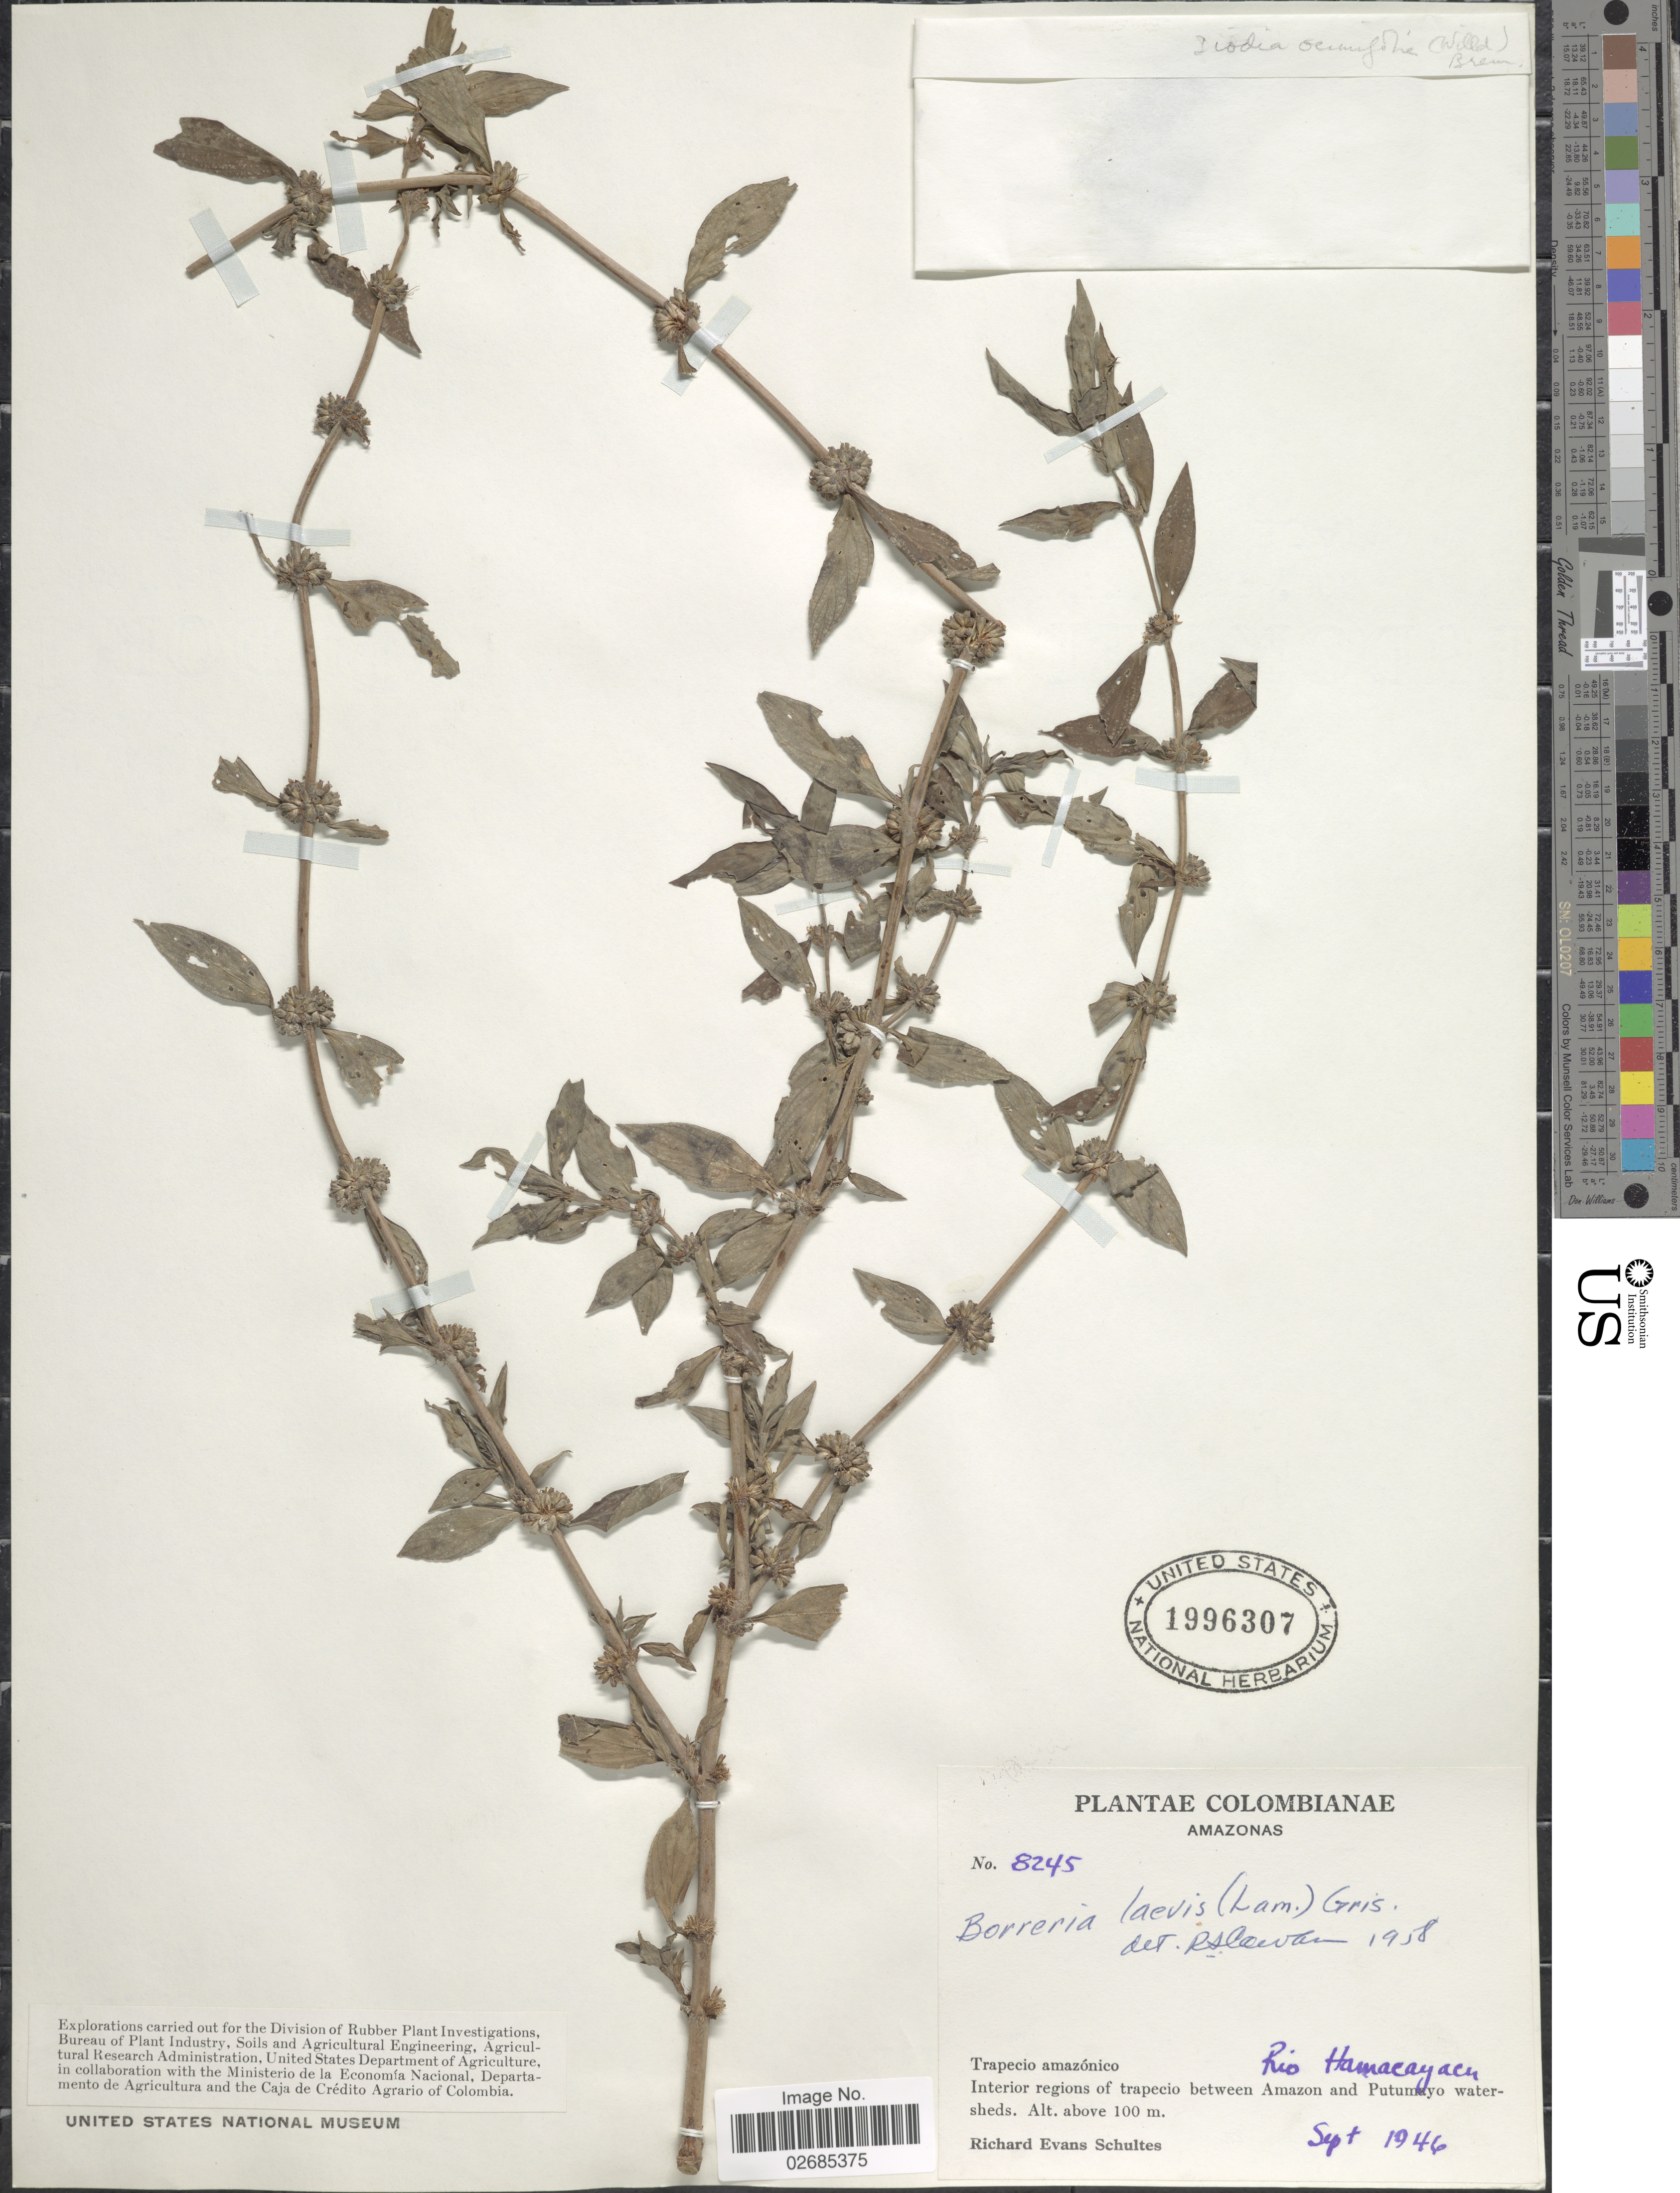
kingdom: Plantae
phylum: Tracheophyta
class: Magnoliopsida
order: Gentianales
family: Rubiaceae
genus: Hemidiodia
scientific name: Hemidiodia ocimifolia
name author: (Willd.) K. Schum.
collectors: R. E. Schultes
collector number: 8245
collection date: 1946-09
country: Colombia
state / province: Amazônas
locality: Trapecio amazonico. Interior regions of trapeco between AAmazon and Putumayo watersheds. Rio Hamacayacu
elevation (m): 100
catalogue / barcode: US 1996307